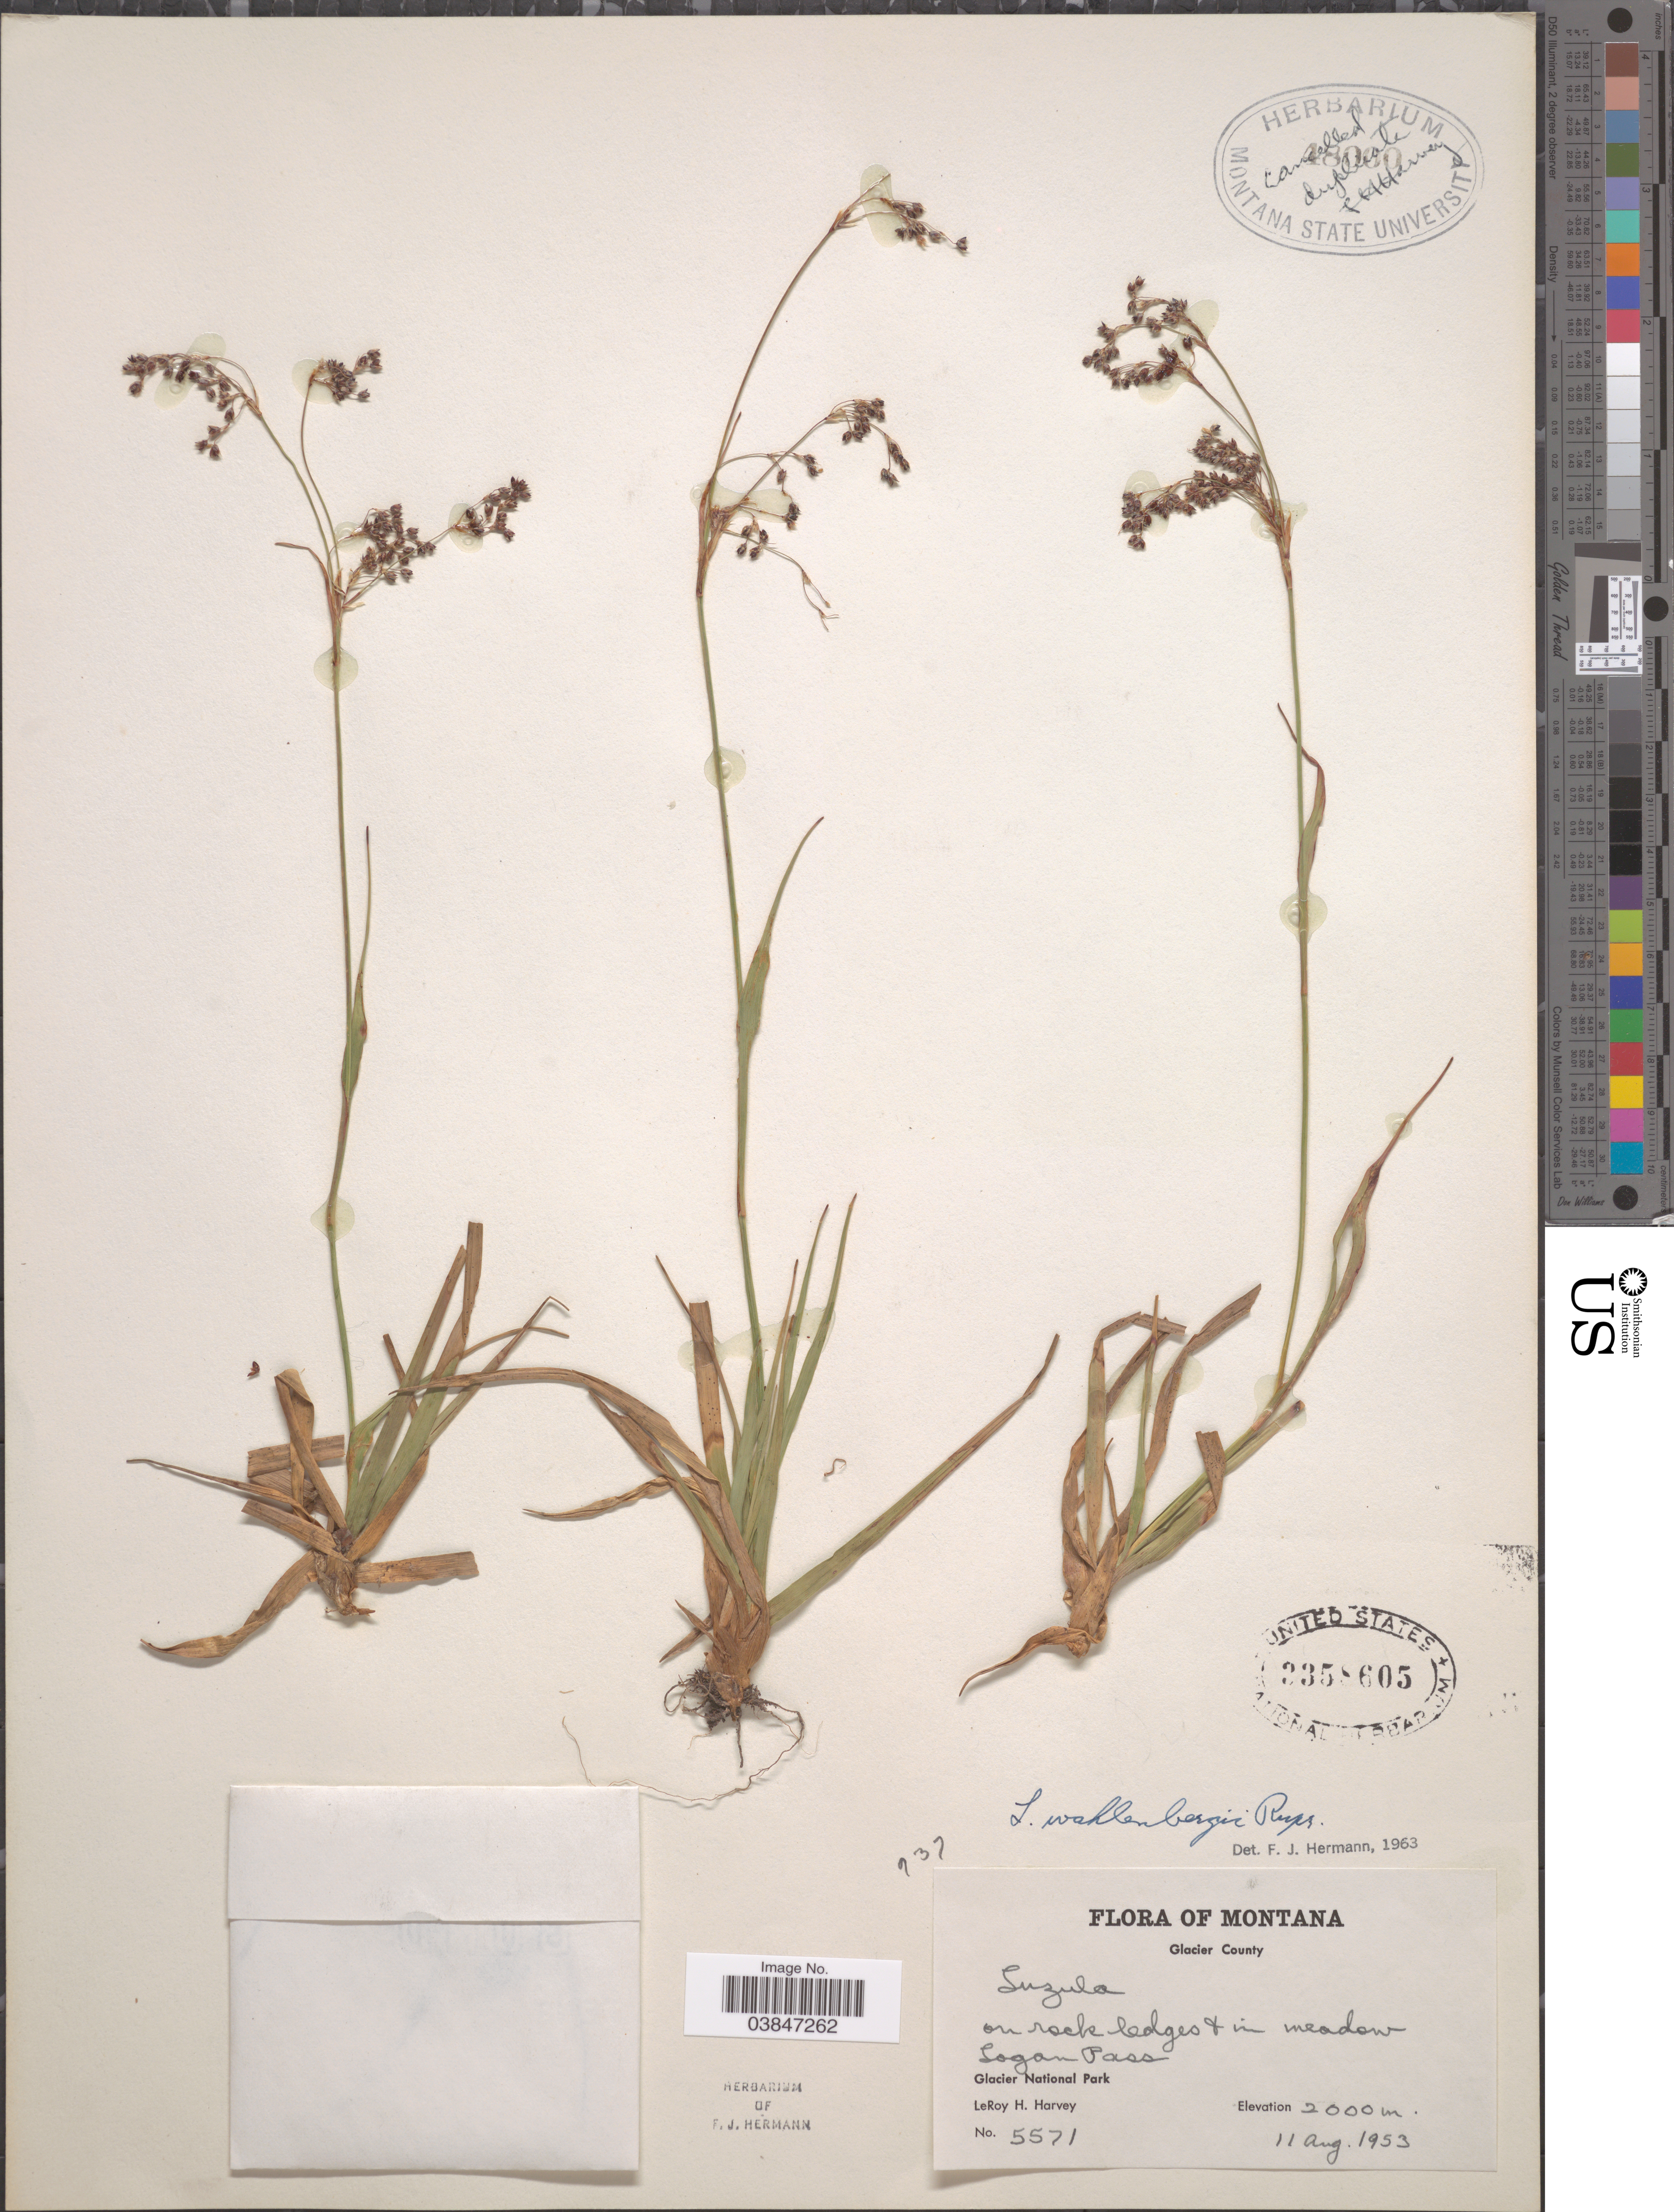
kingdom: Plantae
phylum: Tracheophyta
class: Liliopsida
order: Poales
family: Juncaceae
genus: Luzula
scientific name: Luzula wahlenbergii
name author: Rupr.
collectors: L. H. Harvey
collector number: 5571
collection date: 1953-08-11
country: United States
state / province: Montana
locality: Glacier County. On rock ledges & in meadow.Logan Pass. Glacier National Park.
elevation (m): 2000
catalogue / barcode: US 3358605